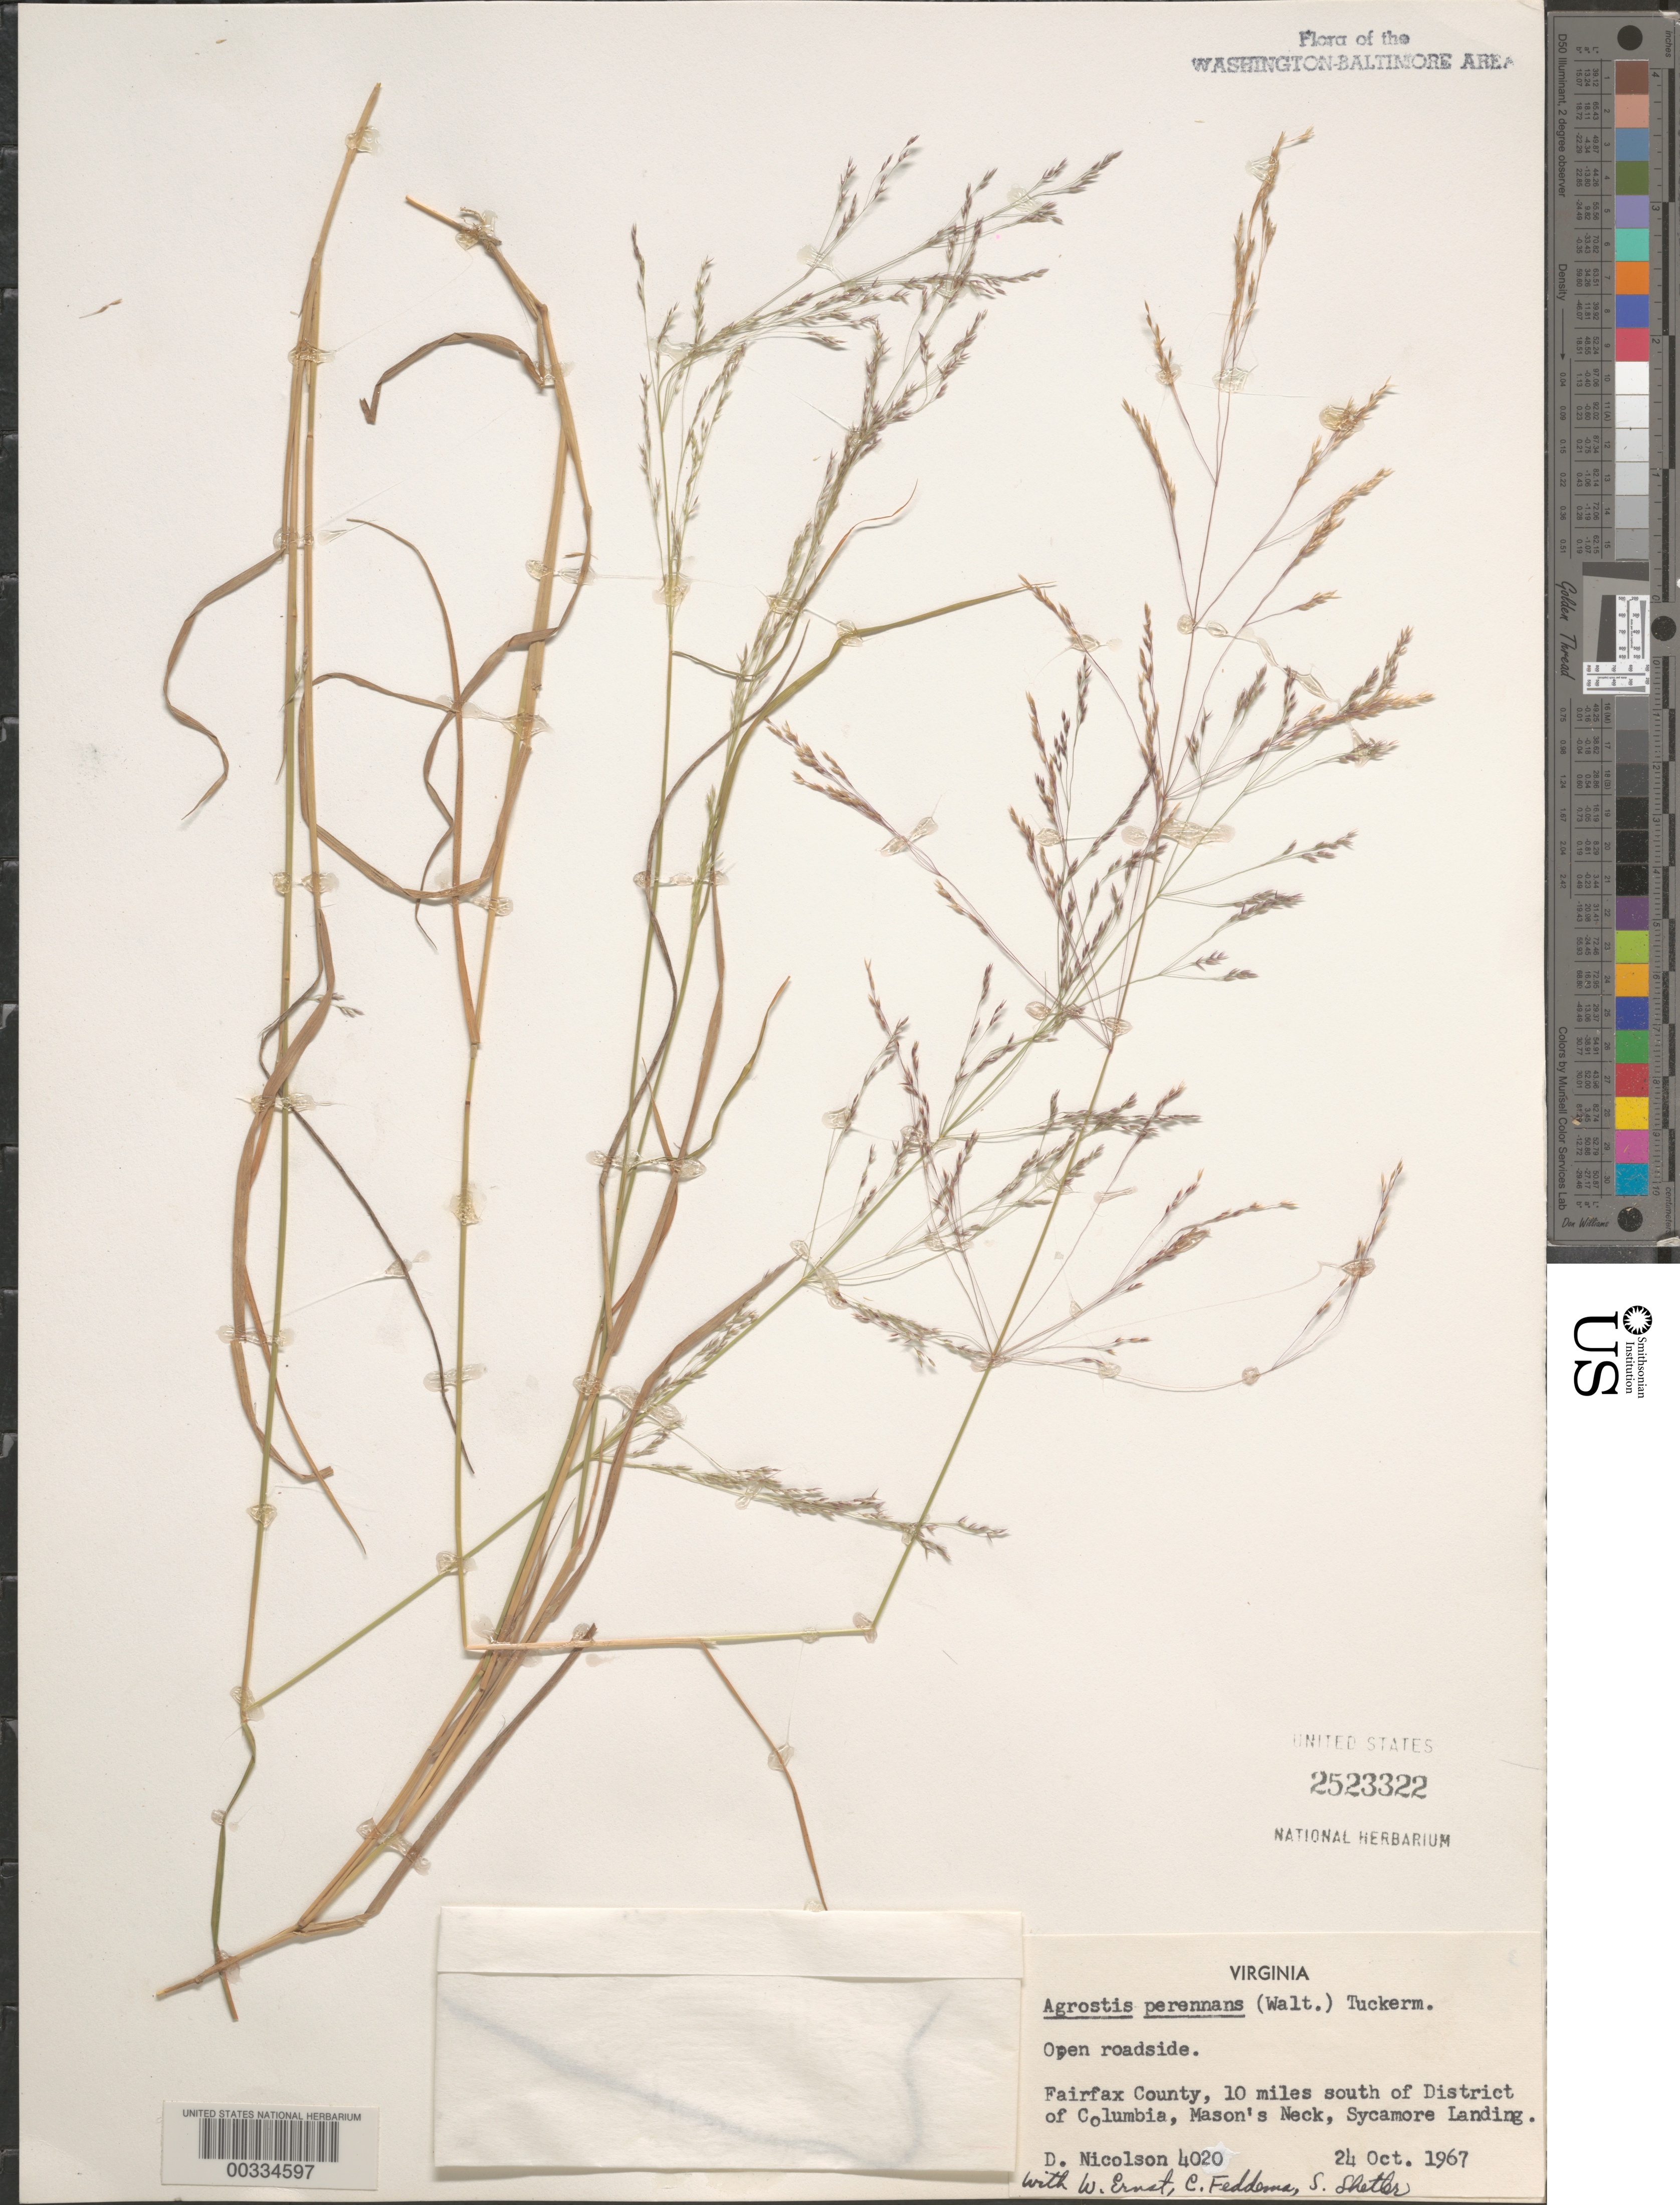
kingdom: Plantae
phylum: Tracheophyta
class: Liliopsida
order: Poales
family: Poaceae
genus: Agrostis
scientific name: Agrostis perennans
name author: (Walter) Tuck.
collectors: D. H. Nicolson, W. W. Ernst, C. Feddema & S. Shetler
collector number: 4020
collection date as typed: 24 Oct 1967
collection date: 1967-10-24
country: United States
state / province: Virginia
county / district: Fairfax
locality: Masons Neck, Sycamore Landing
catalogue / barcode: US 2523322